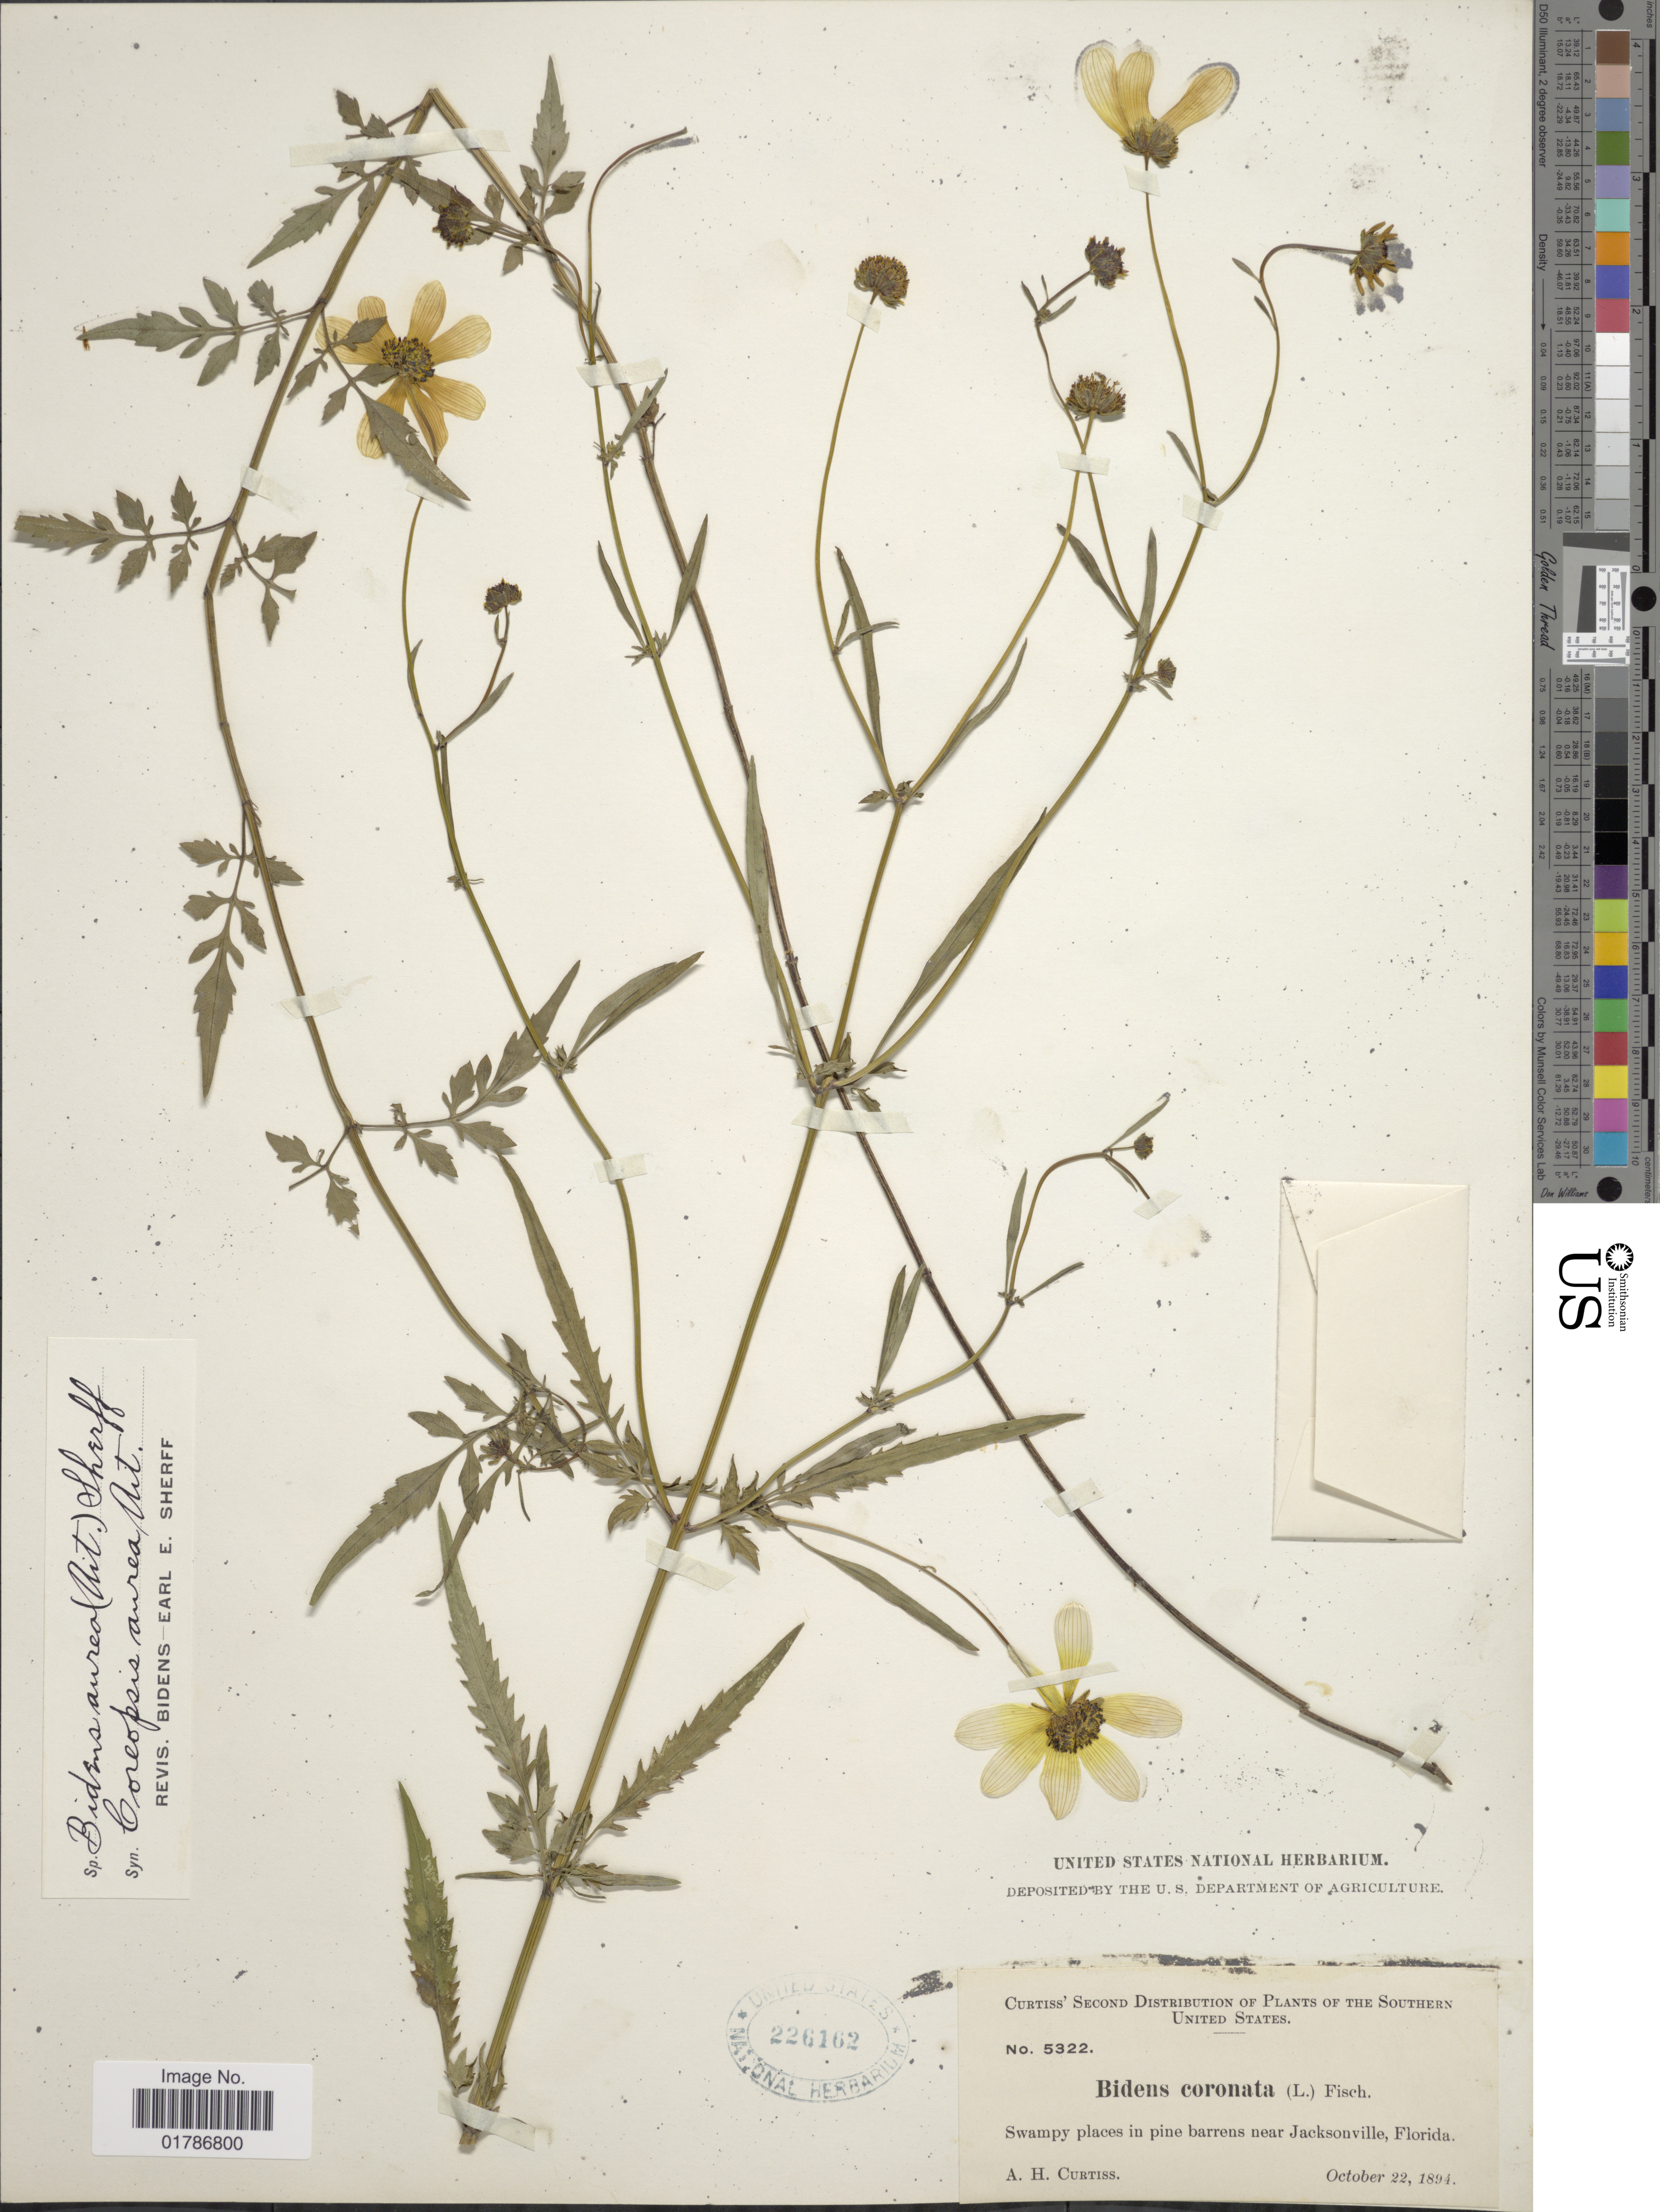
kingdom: Plantae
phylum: Tracheophyta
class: Magnoliopsida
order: Asterales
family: Asteraceae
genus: Bidens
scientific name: Bidens mitis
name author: (Michx.) Sherff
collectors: A. Curtis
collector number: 5322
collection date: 1894-10-22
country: United States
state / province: Florida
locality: Swampy places in pine barrens near Jacksonville, Florida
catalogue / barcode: US 226162